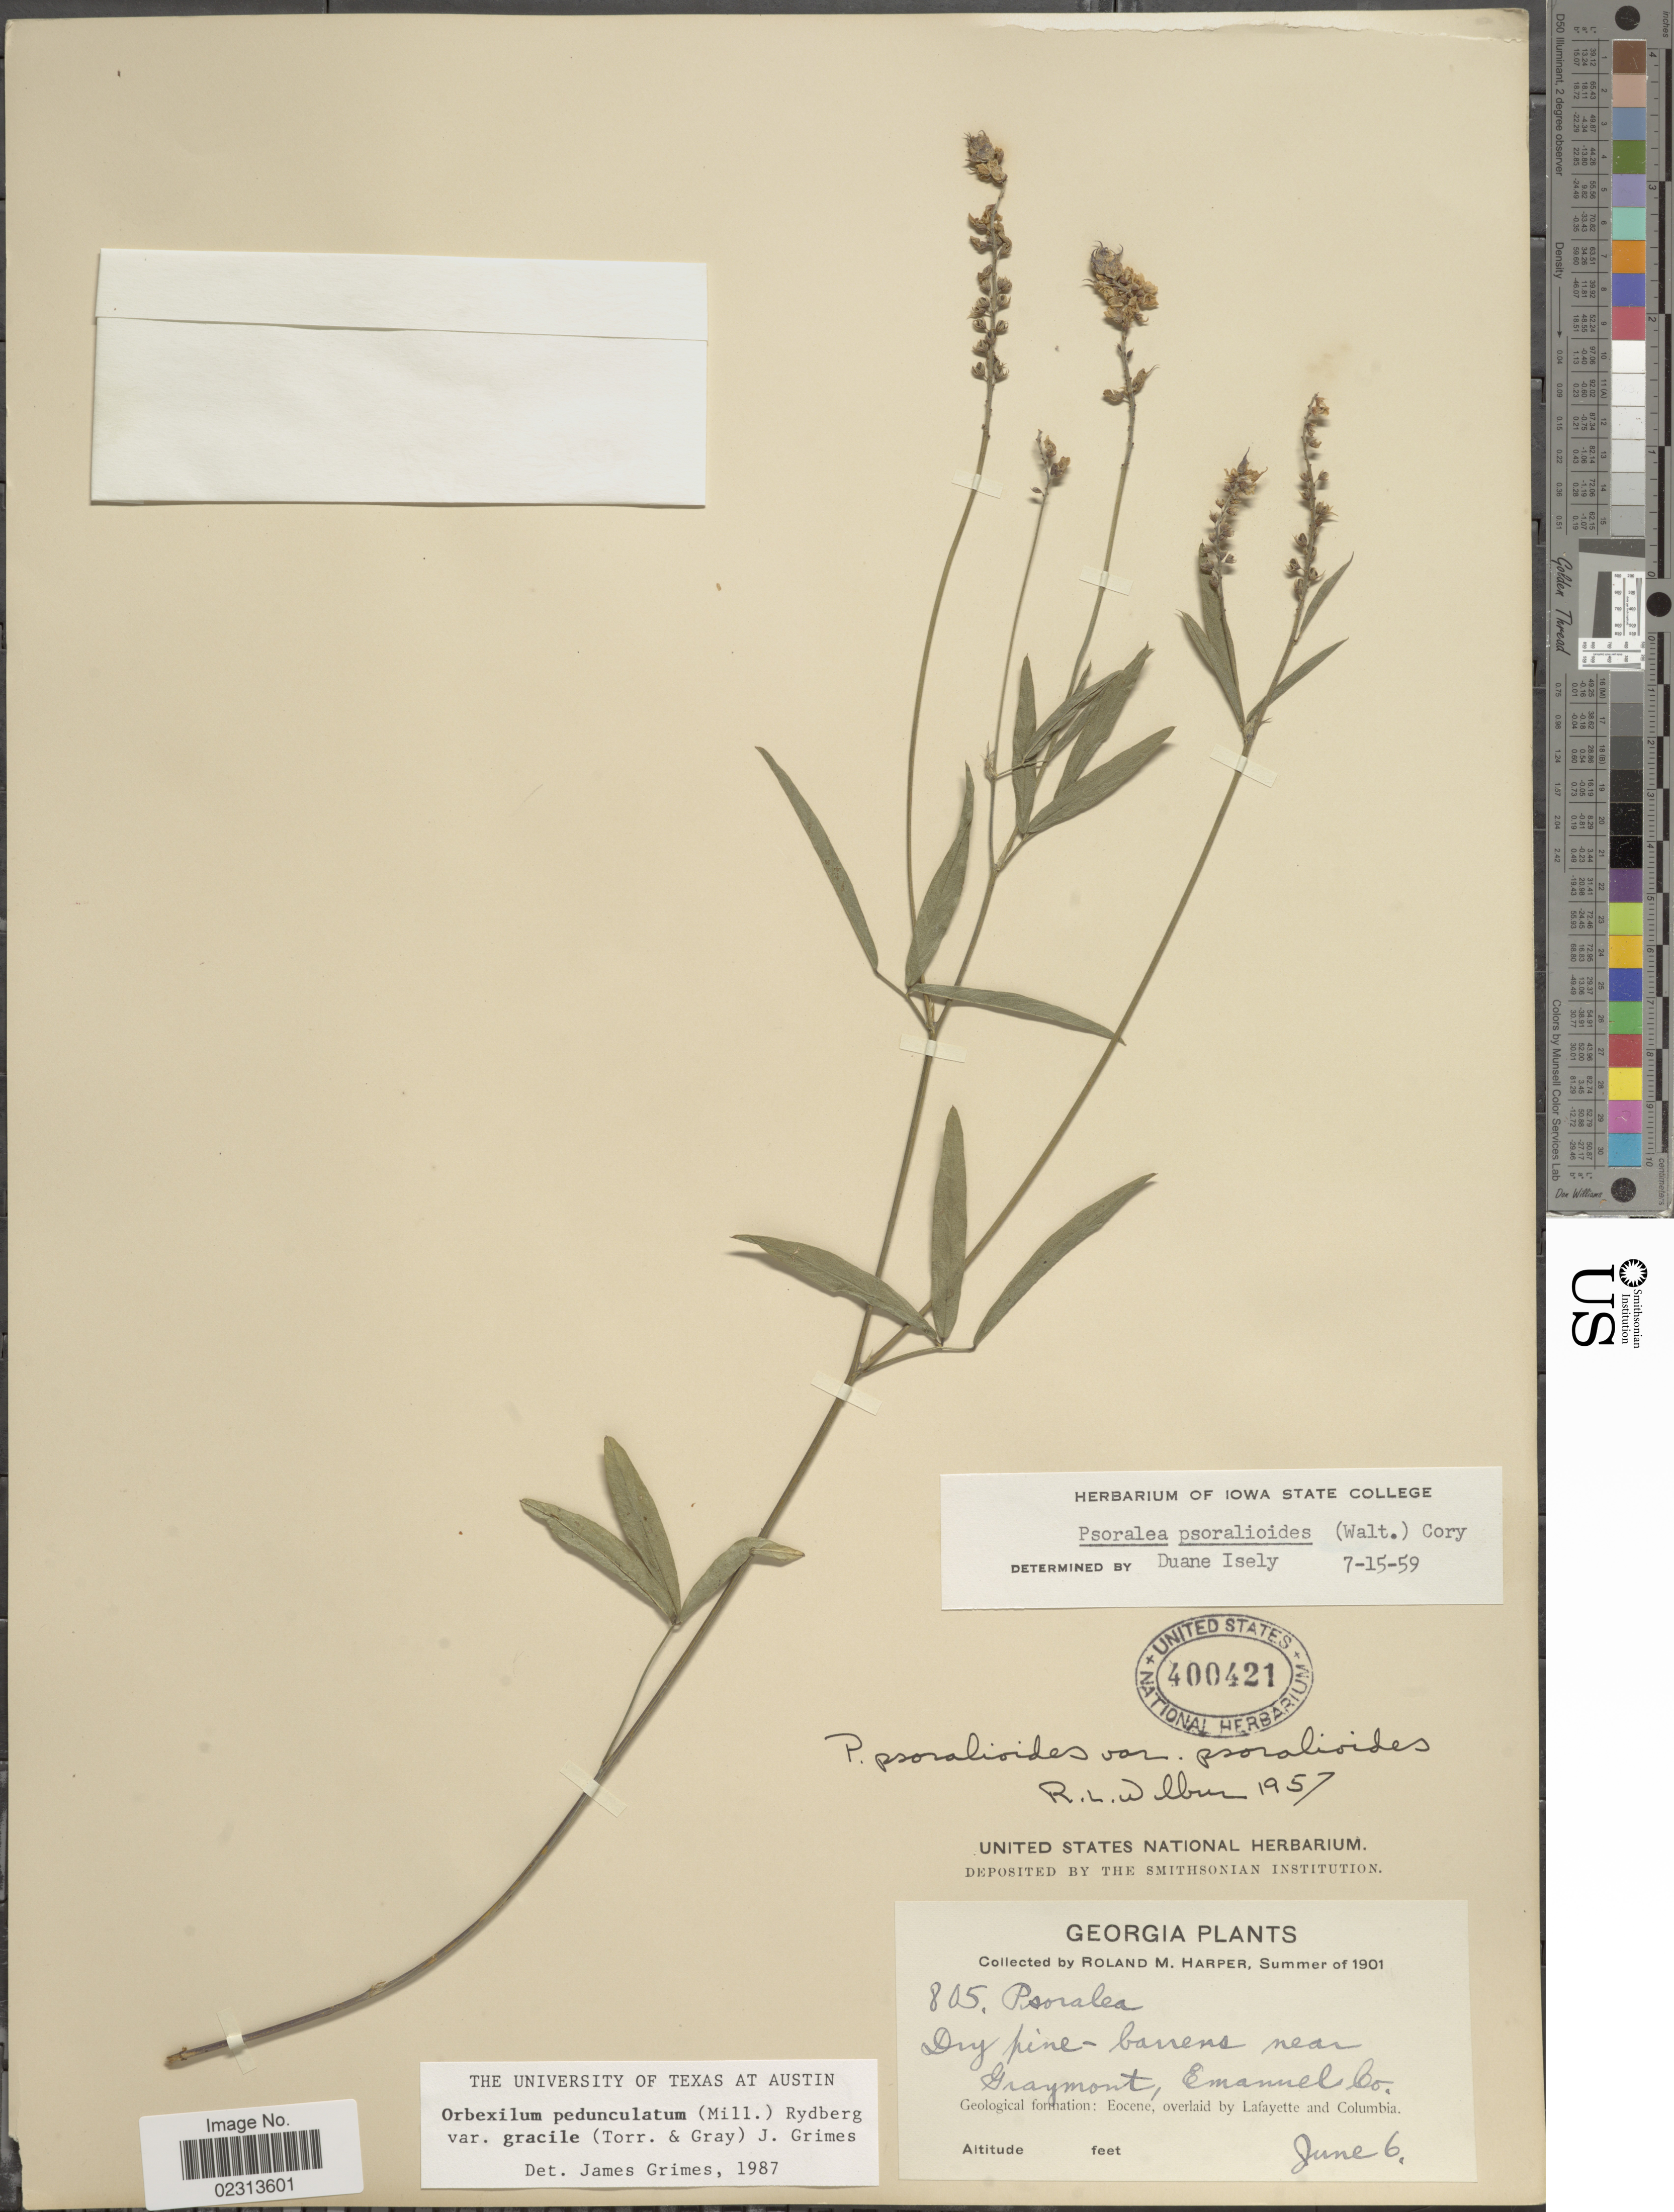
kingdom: Plantae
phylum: Tracheophyta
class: Magnoliopsida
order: Fabales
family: Fabaceae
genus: Orbexilum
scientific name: Orbexilum pedunculatum var. gracile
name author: (Torr. & A. Gray) J.W. Grimes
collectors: R. M. Harper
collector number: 805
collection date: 1901-06-06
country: United States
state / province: Georgia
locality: Near Graymont, Emanuel Co.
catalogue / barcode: US 400421